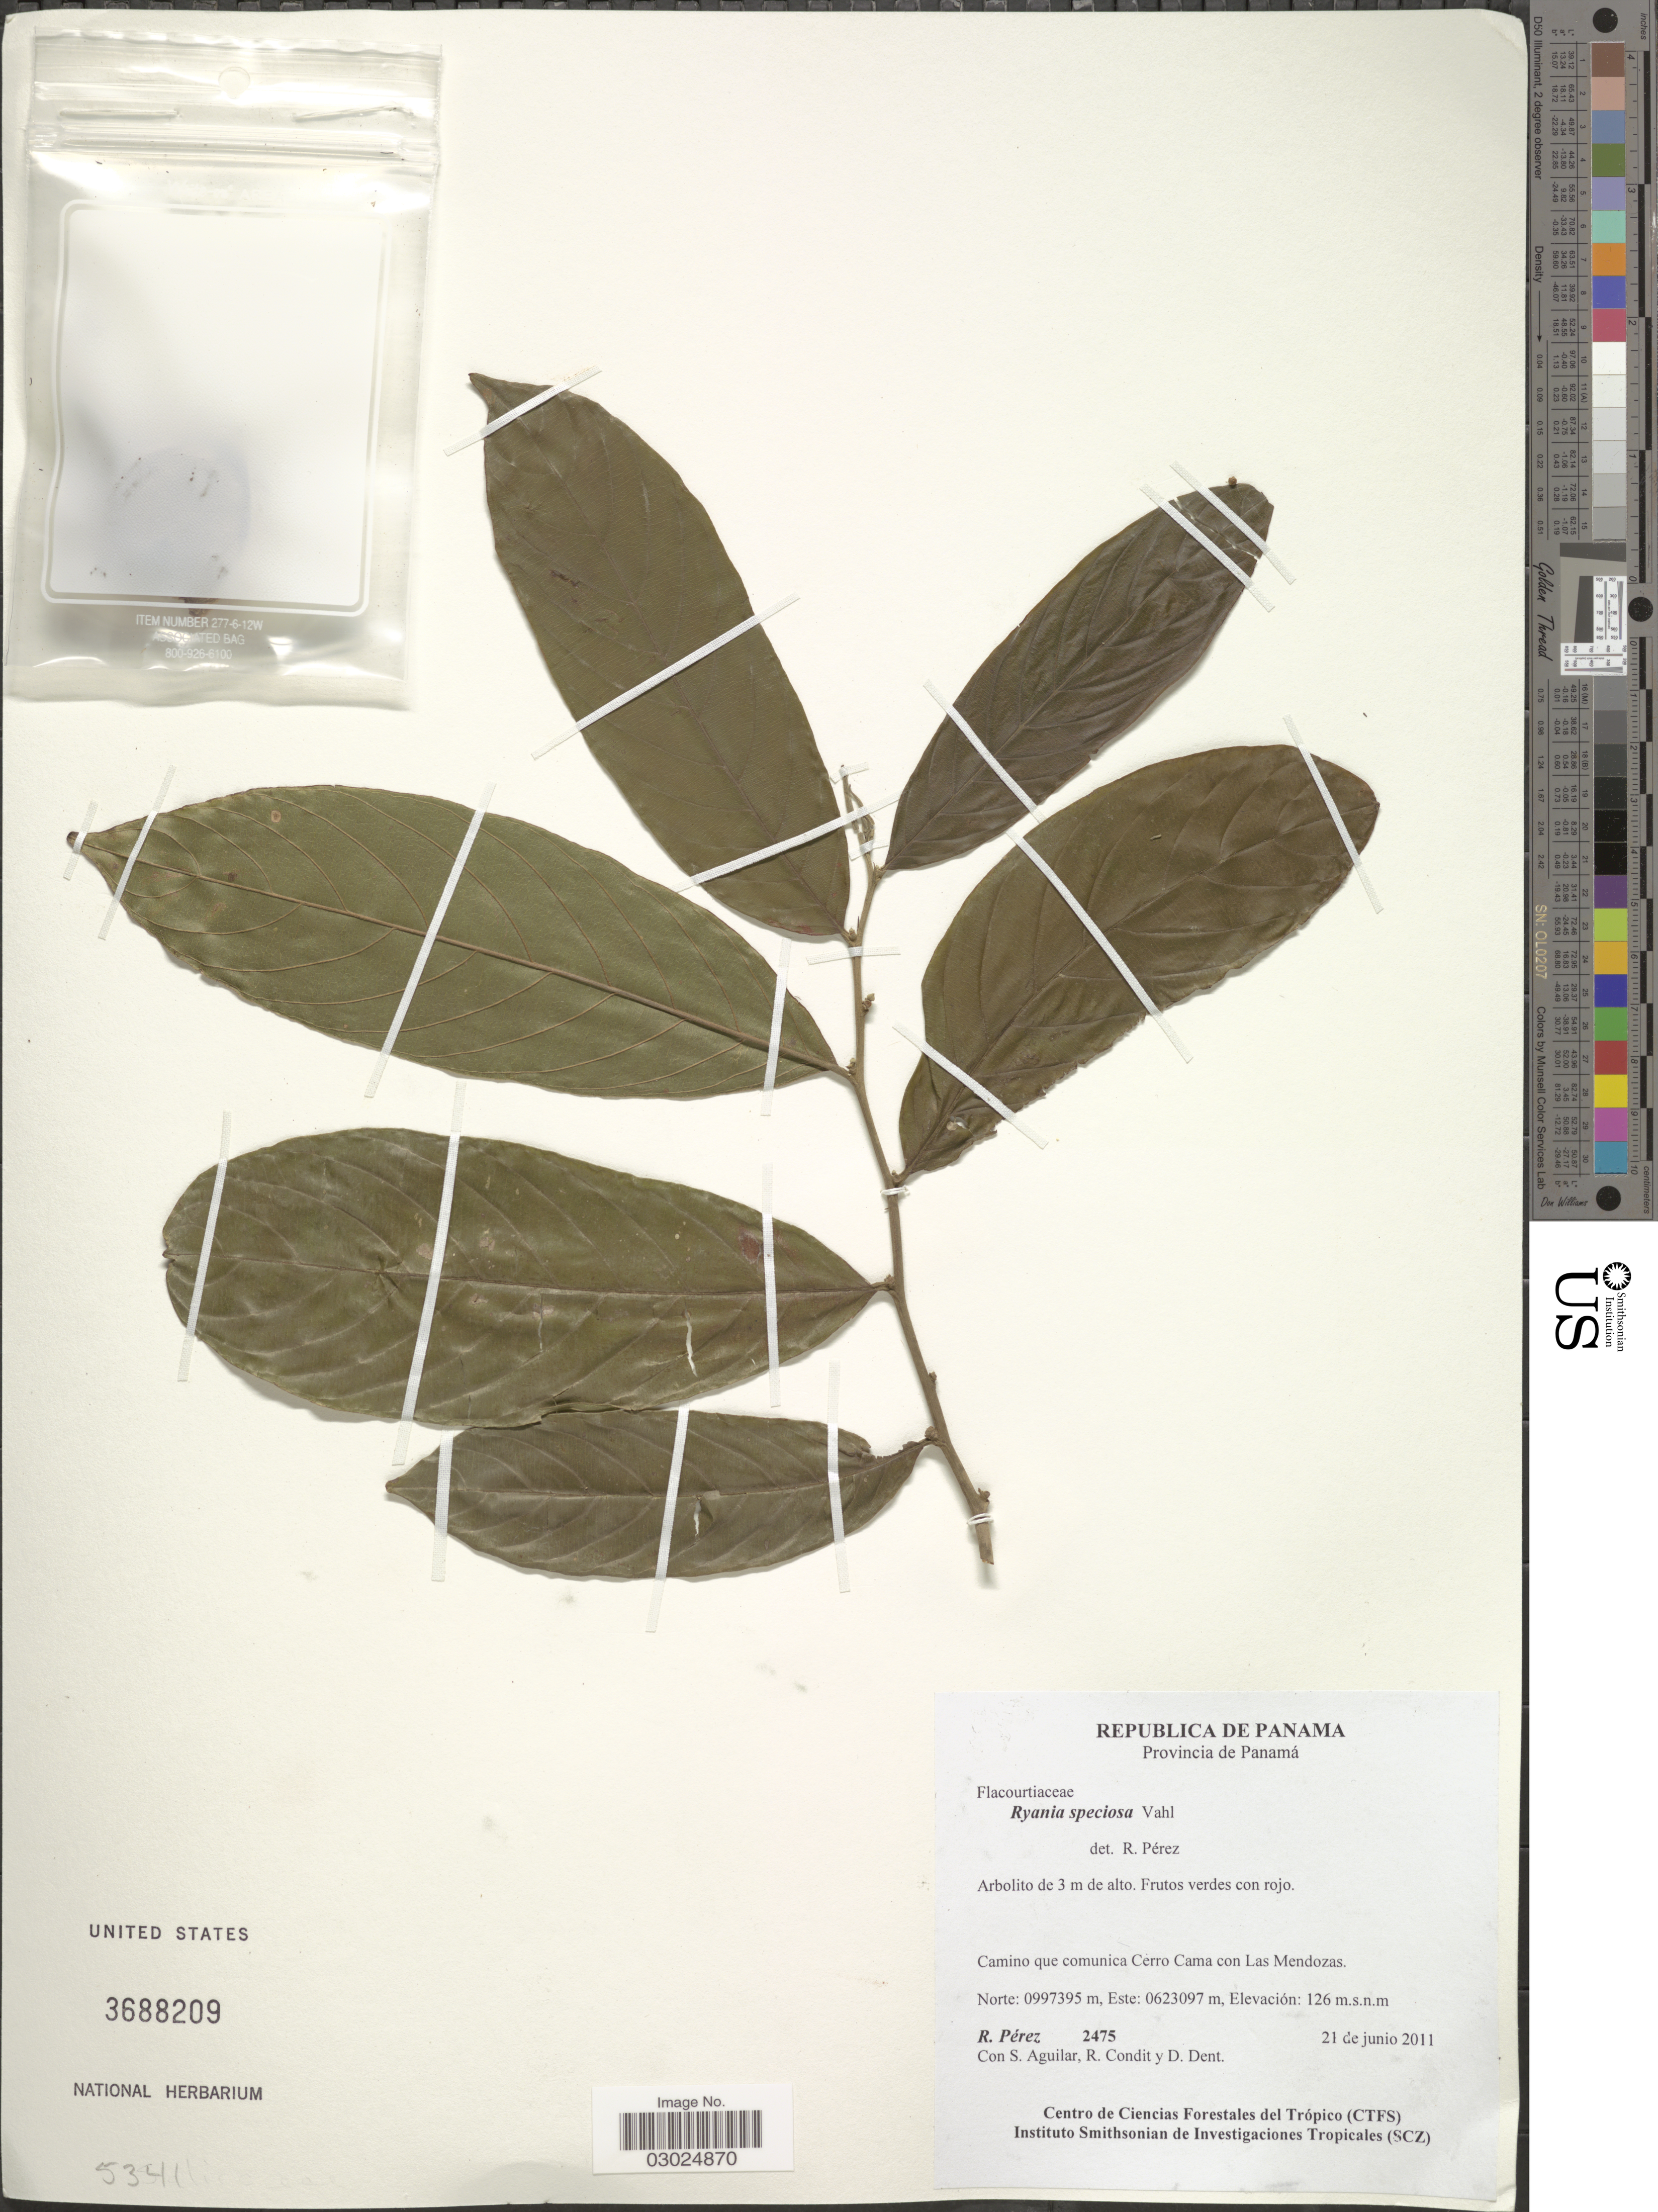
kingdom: Plantae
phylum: Tracheophyta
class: Magnoliopsida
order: Malpighiales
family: Salicaceae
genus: Ryania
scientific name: Ryania speciosa var. panamensis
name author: Monach.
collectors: R. Perez, S. Aguilar, R. Condit & D. Dent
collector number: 2475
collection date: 2011-06-21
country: Panama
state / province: Panamá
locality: Camino que comunica Cerro Cama con Las Mendozas.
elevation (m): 126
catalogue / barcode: US 3688209